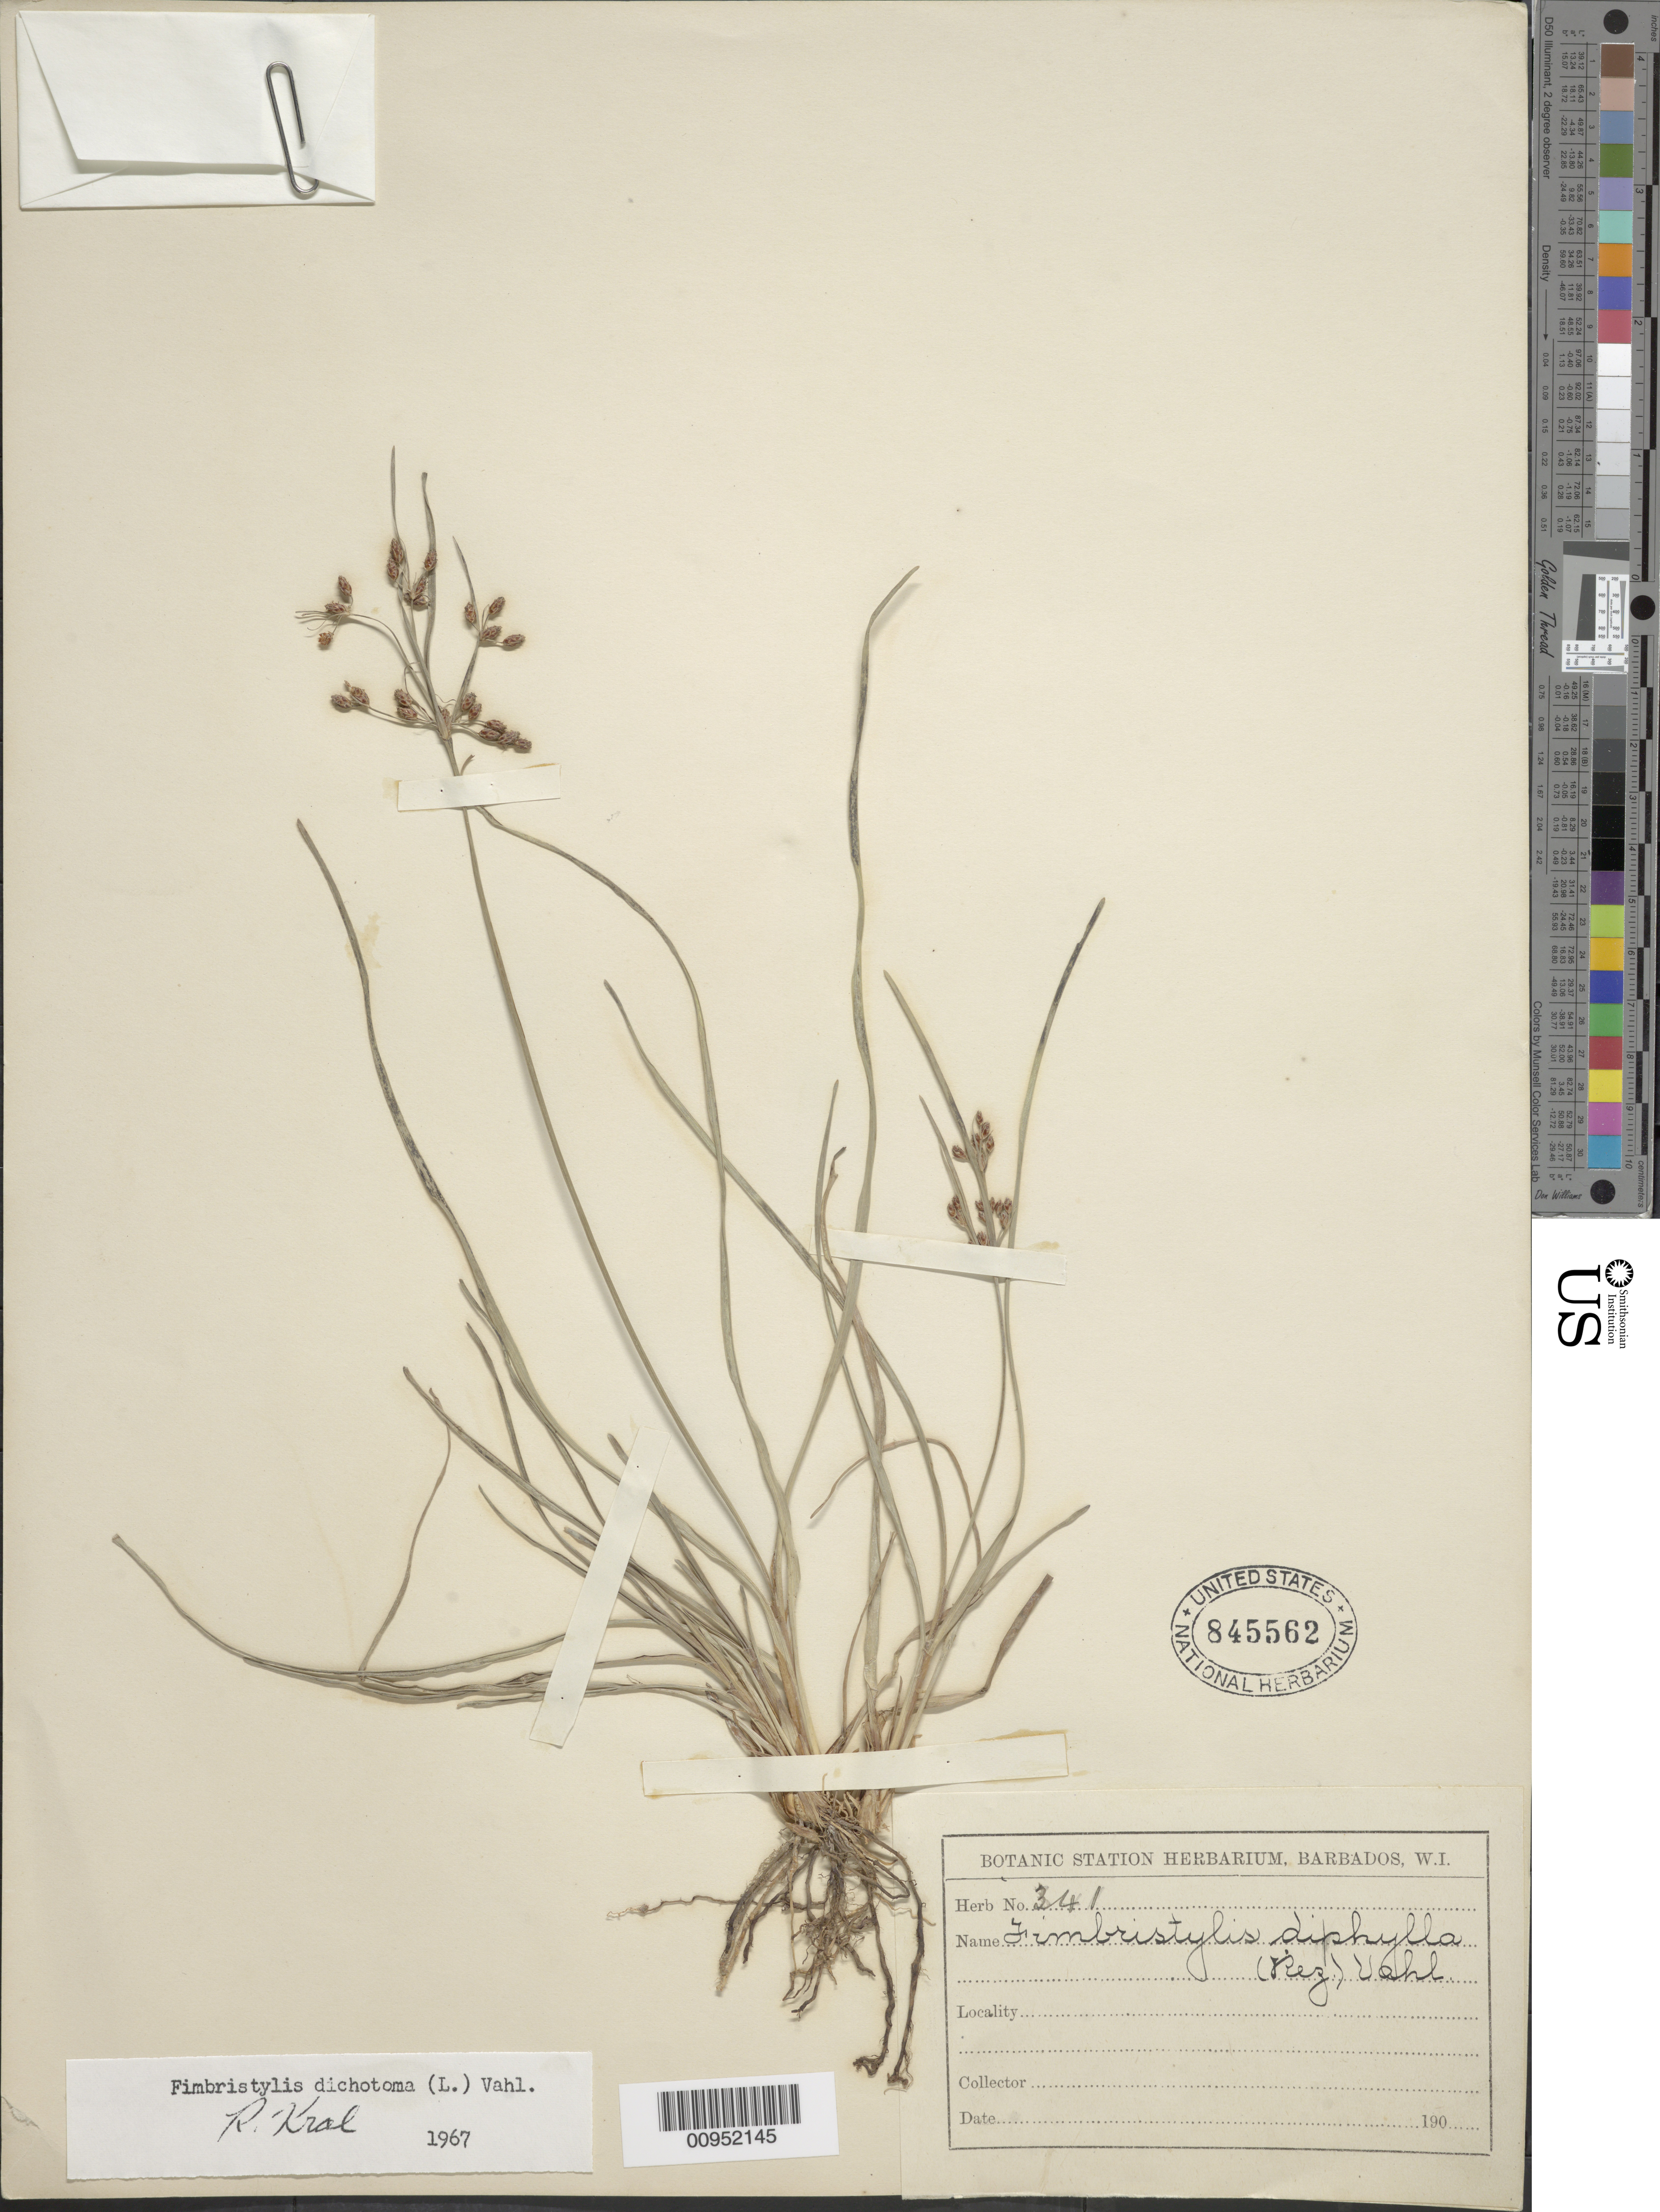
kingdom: Plantae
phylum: Tracheophyta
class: Liliopsida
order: Poales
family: Cyperaceae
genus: Fimbristylis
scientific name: Fimbristylis dichotoma subsp. dichotoma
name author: (L.) Vahl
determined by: Kral, Robert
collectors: ex herb. Bot. Sta. Barbados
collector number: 341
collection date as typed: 1900 or -- --- 1909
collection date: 1900 or 1909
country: Barbados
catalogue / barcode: US 845562